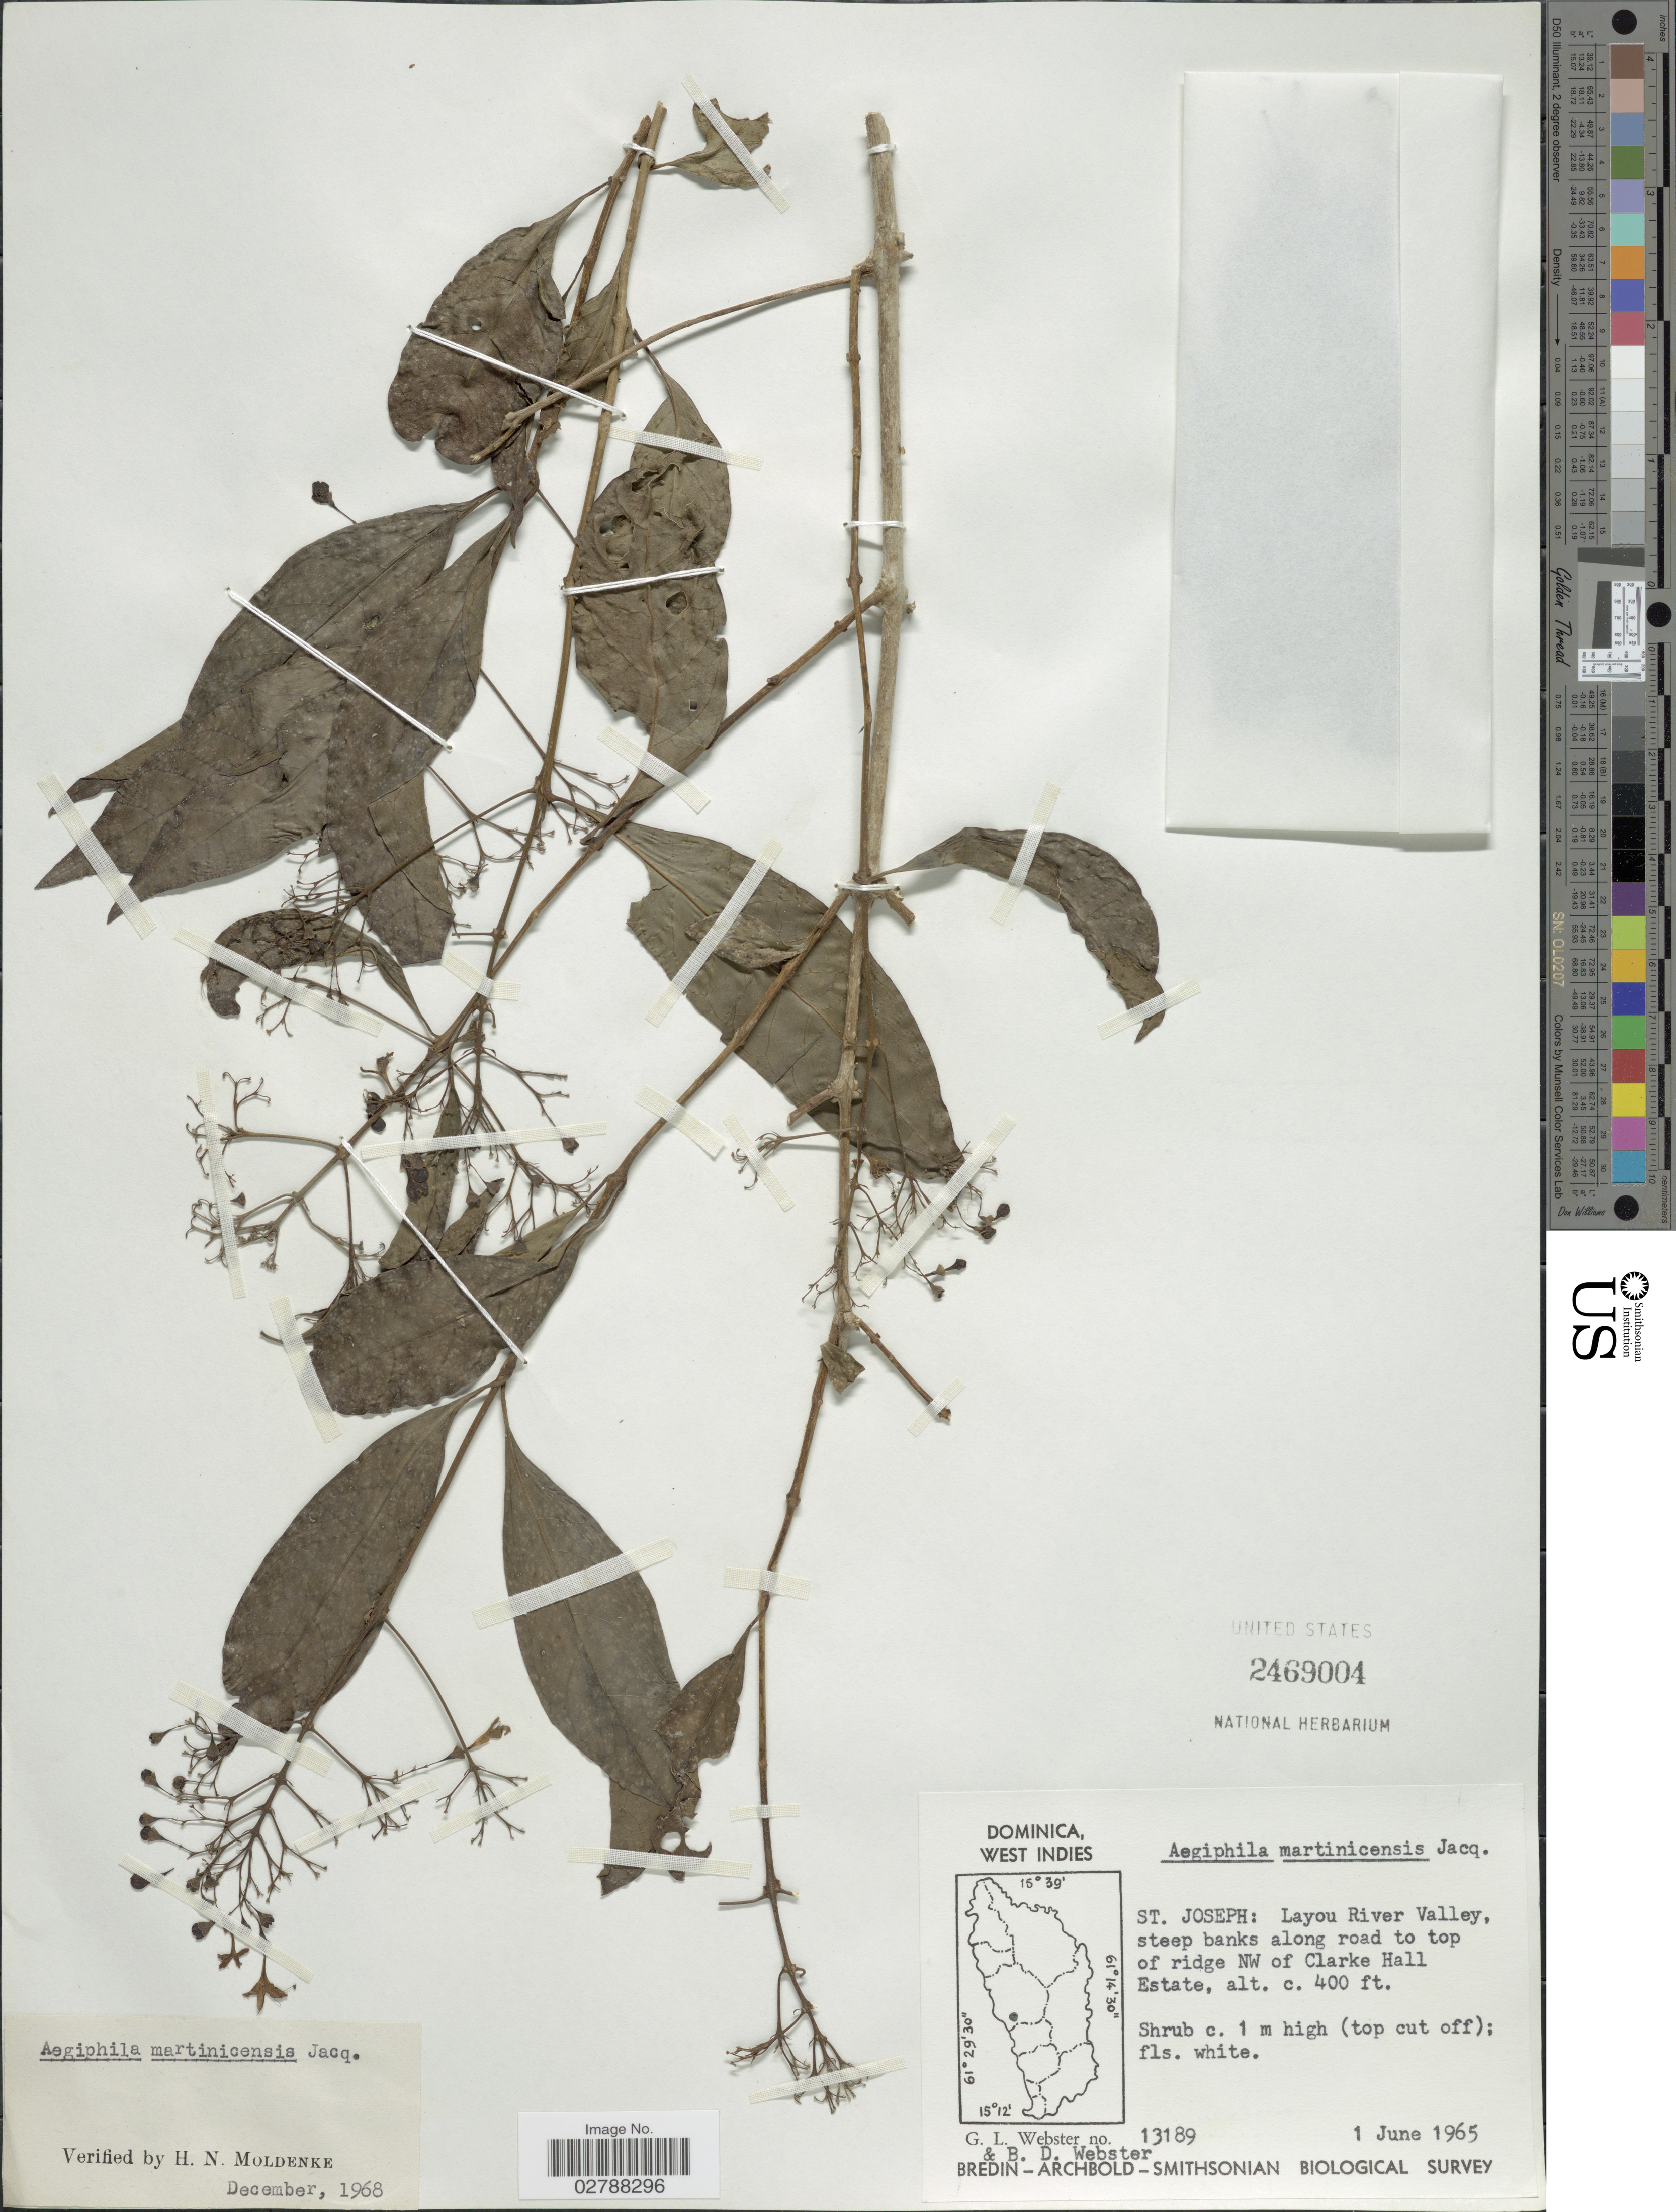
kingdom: Plantae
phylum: Tracheophyta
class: Magnoliopsida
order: Lamiales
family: Lamiaceae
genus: Aegiphila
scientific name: Aegiphila martinicensis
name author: Jacq.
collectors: G. L. Webster & B. D. Webster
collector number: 13189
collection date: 1965-06-01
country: Dominica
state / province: St. Joseph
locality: Layou River Valley, steep banks along road to top of ridge NW of Clarke Hall Estate.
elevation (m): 122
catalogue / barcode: US 2469004